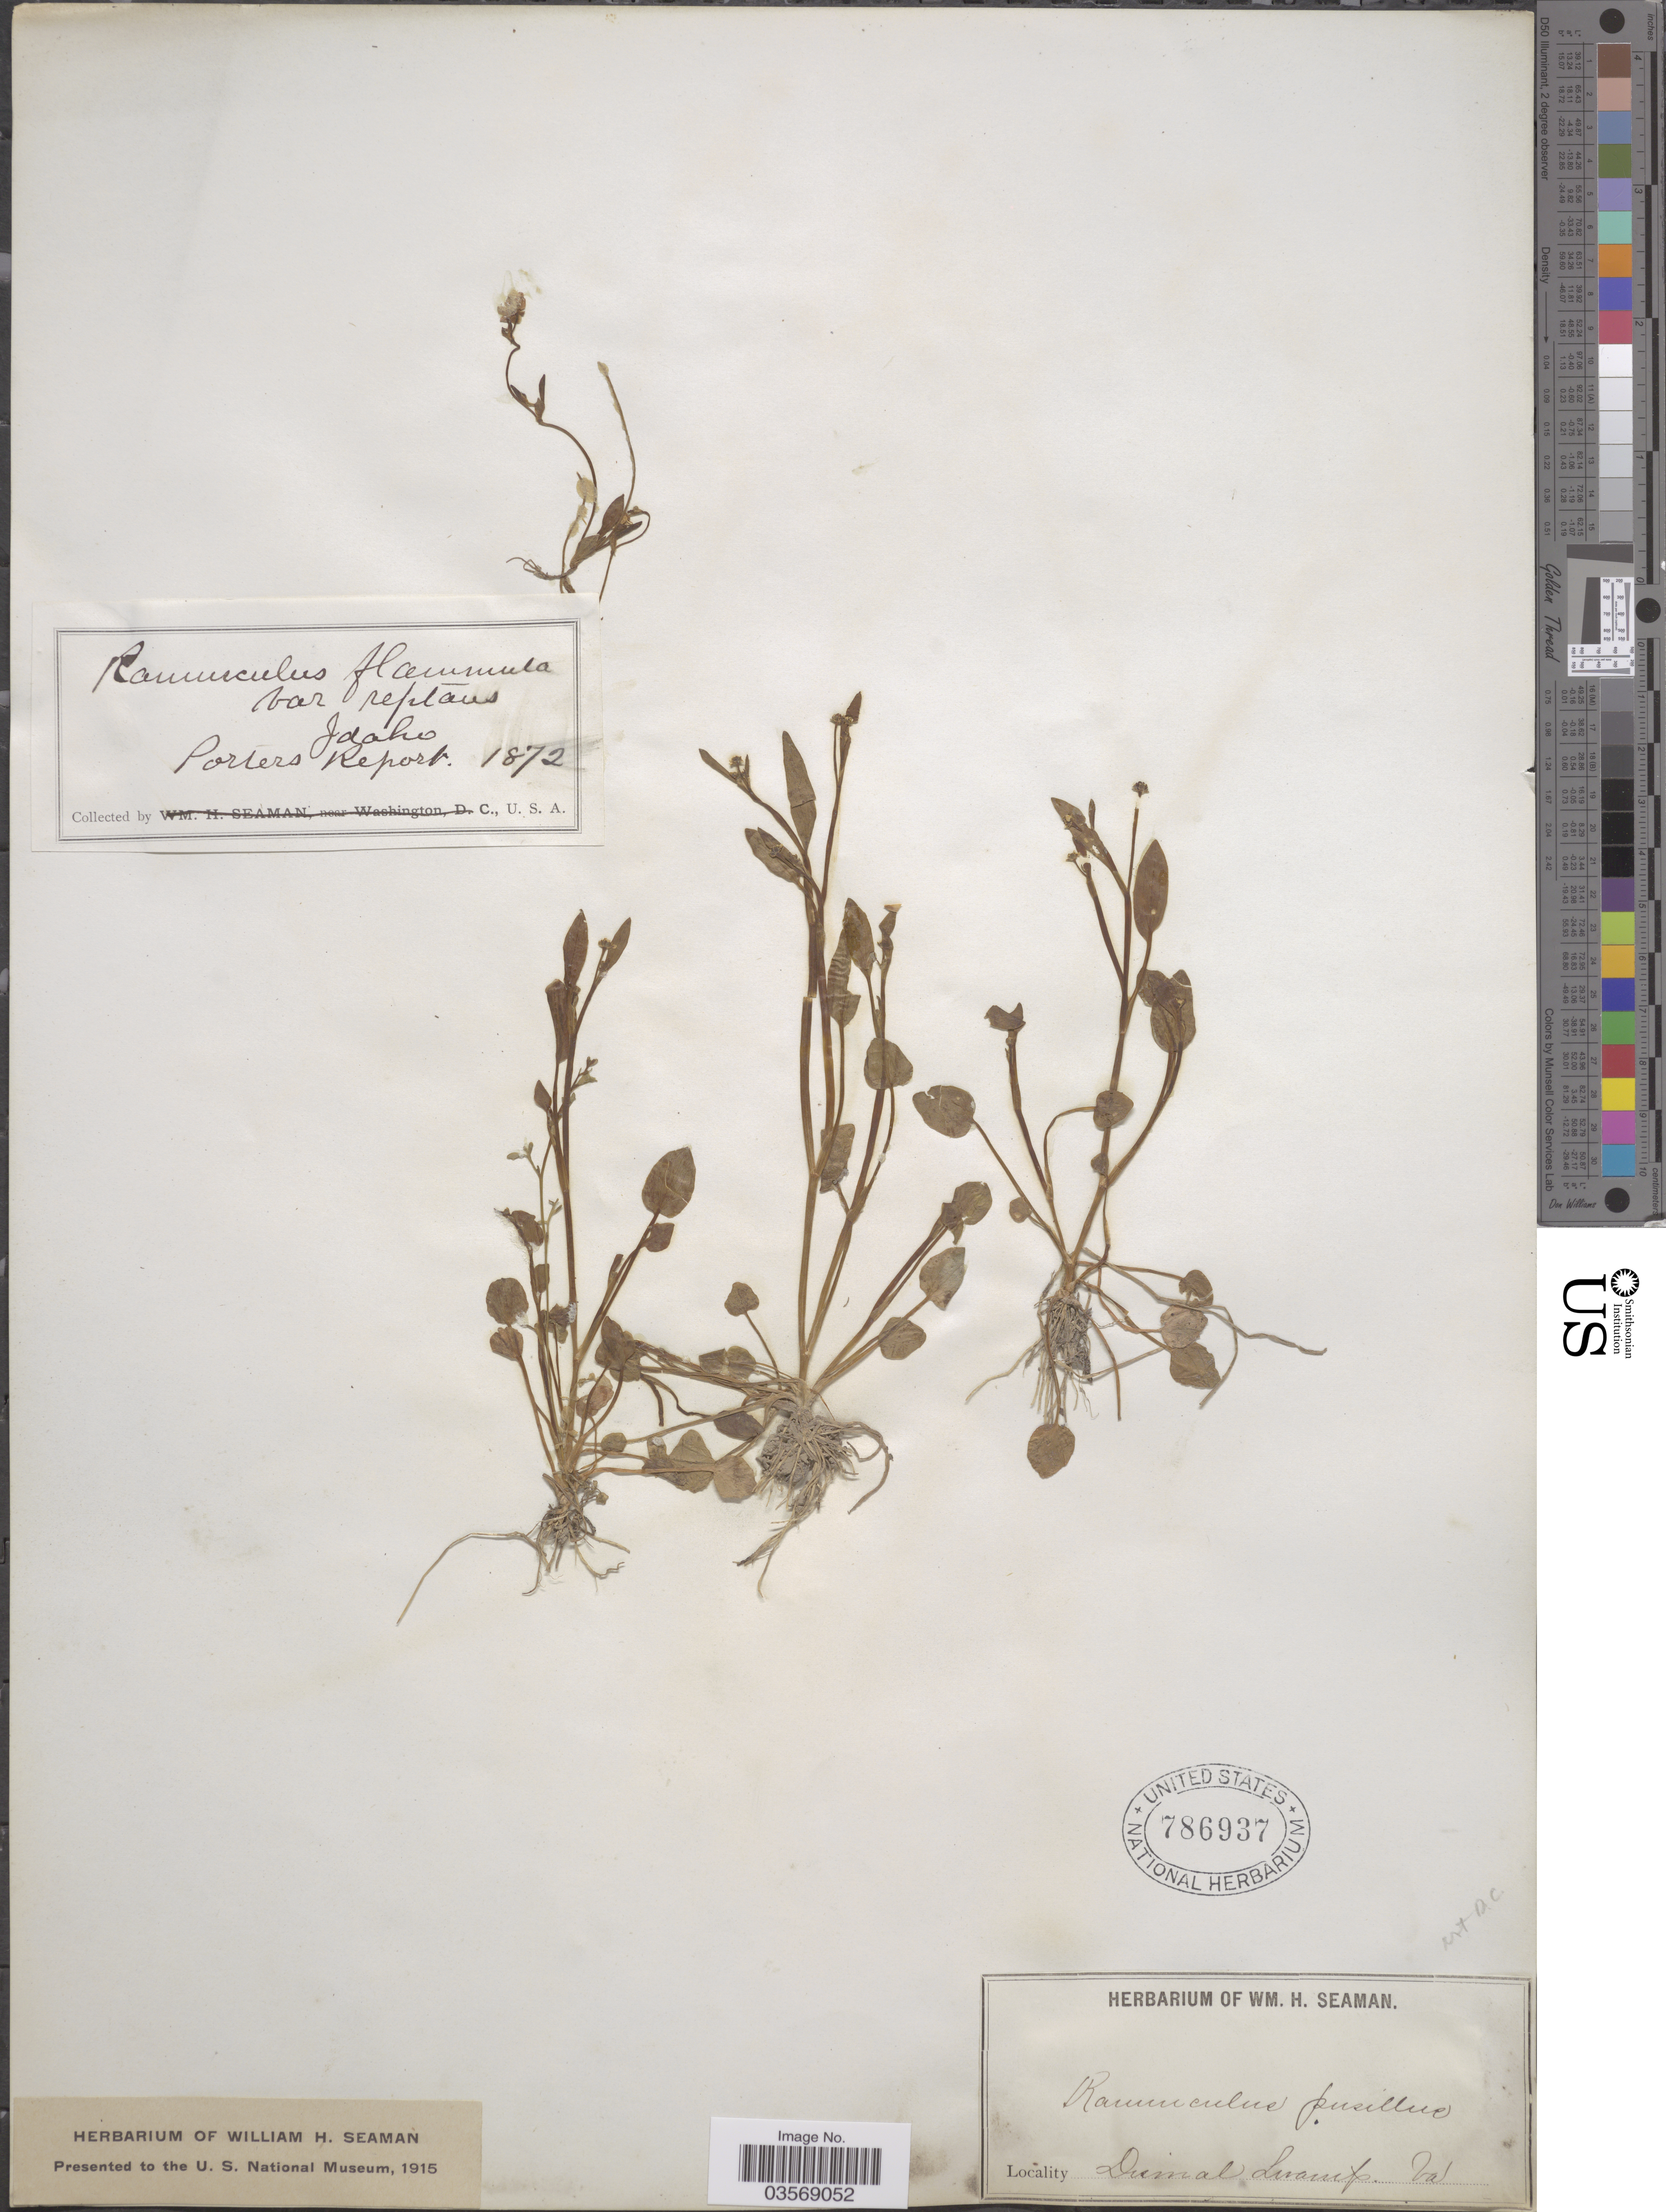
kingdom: Plantae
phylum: Tracheophyta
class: Magnoliopsida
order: Ranunculales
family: Ranunculaceae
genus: Ranunculus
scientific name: Ranunculus pusillus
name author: Poir.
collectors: Ex herb. W. H. Seaman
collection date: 1872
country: United States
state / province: Virginia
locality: Dismal Swamp.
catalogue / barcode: US 786937